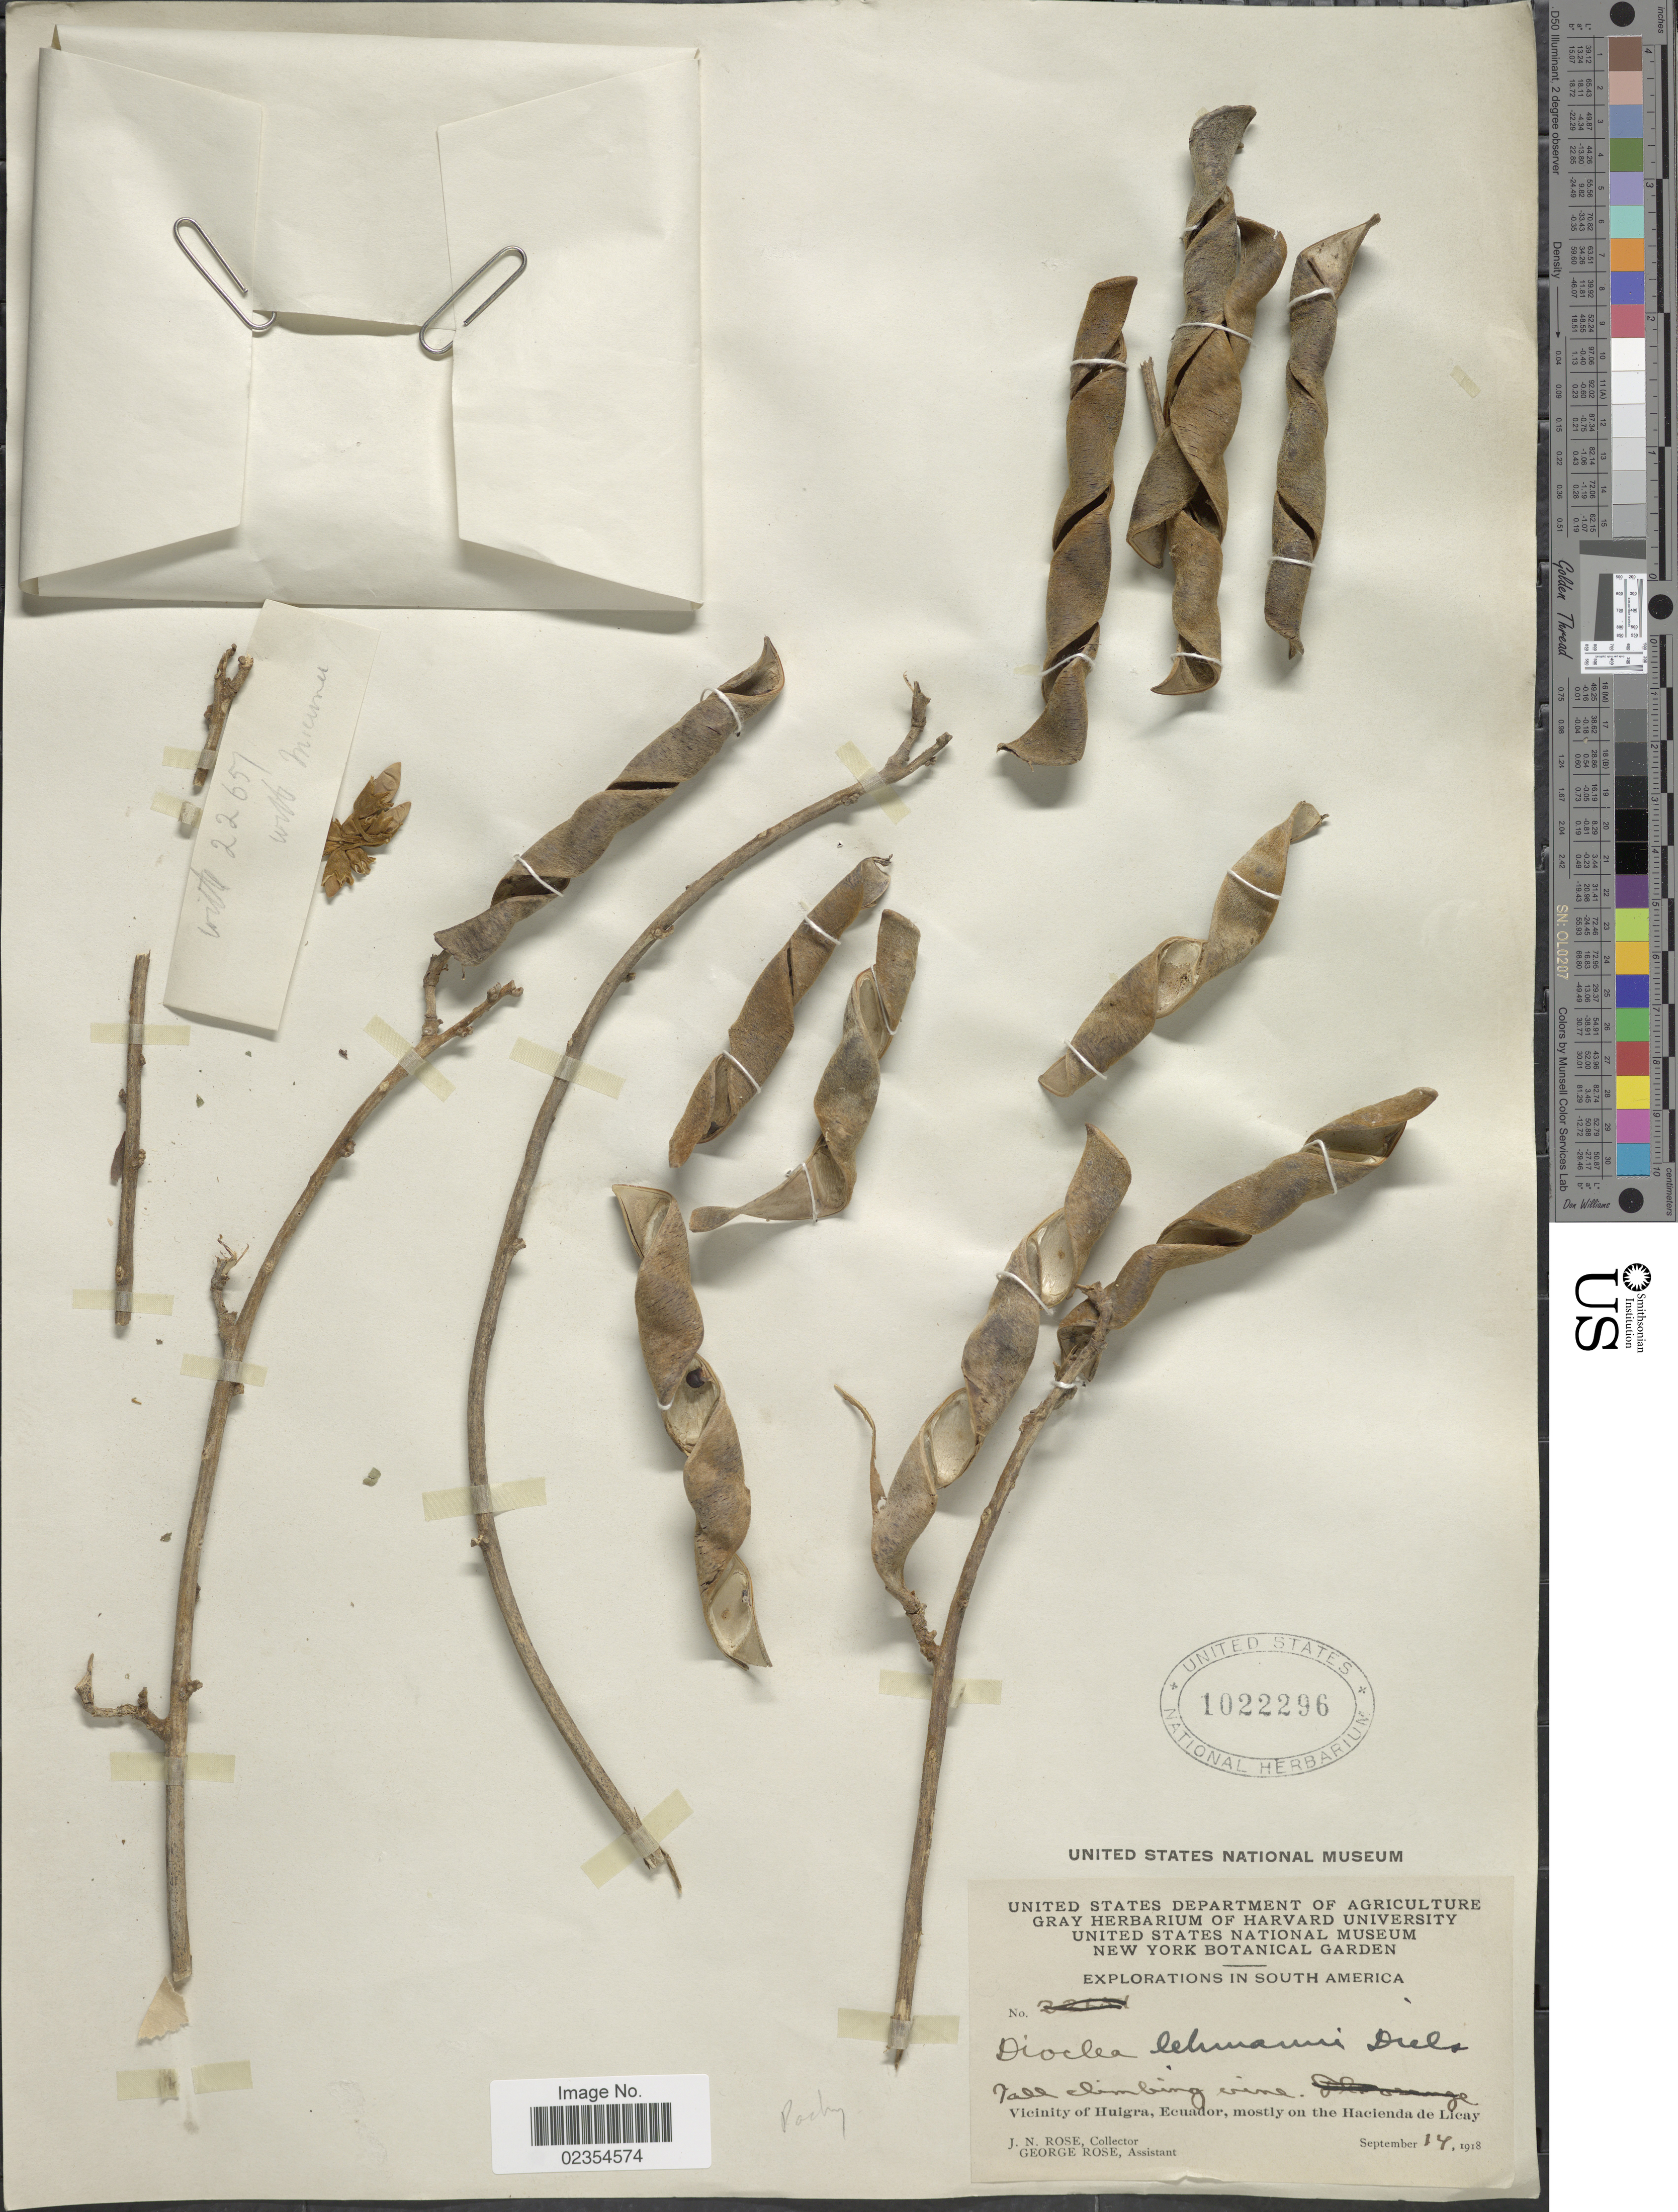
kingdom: Plantae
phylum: Tracheophyta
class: Magnoliopsida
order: Fabales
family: Fabaceae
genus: Pachyrhizus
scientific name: Pachyrhizus tuberosus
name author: (Lam.) Spreng.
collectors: J. N. Rose & G. Rose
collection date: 1918-09-14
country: Ecuador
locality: Vicinity of Huigra, Ecuador, mostly on the Hacienda de Licay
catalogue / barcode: US 1022296